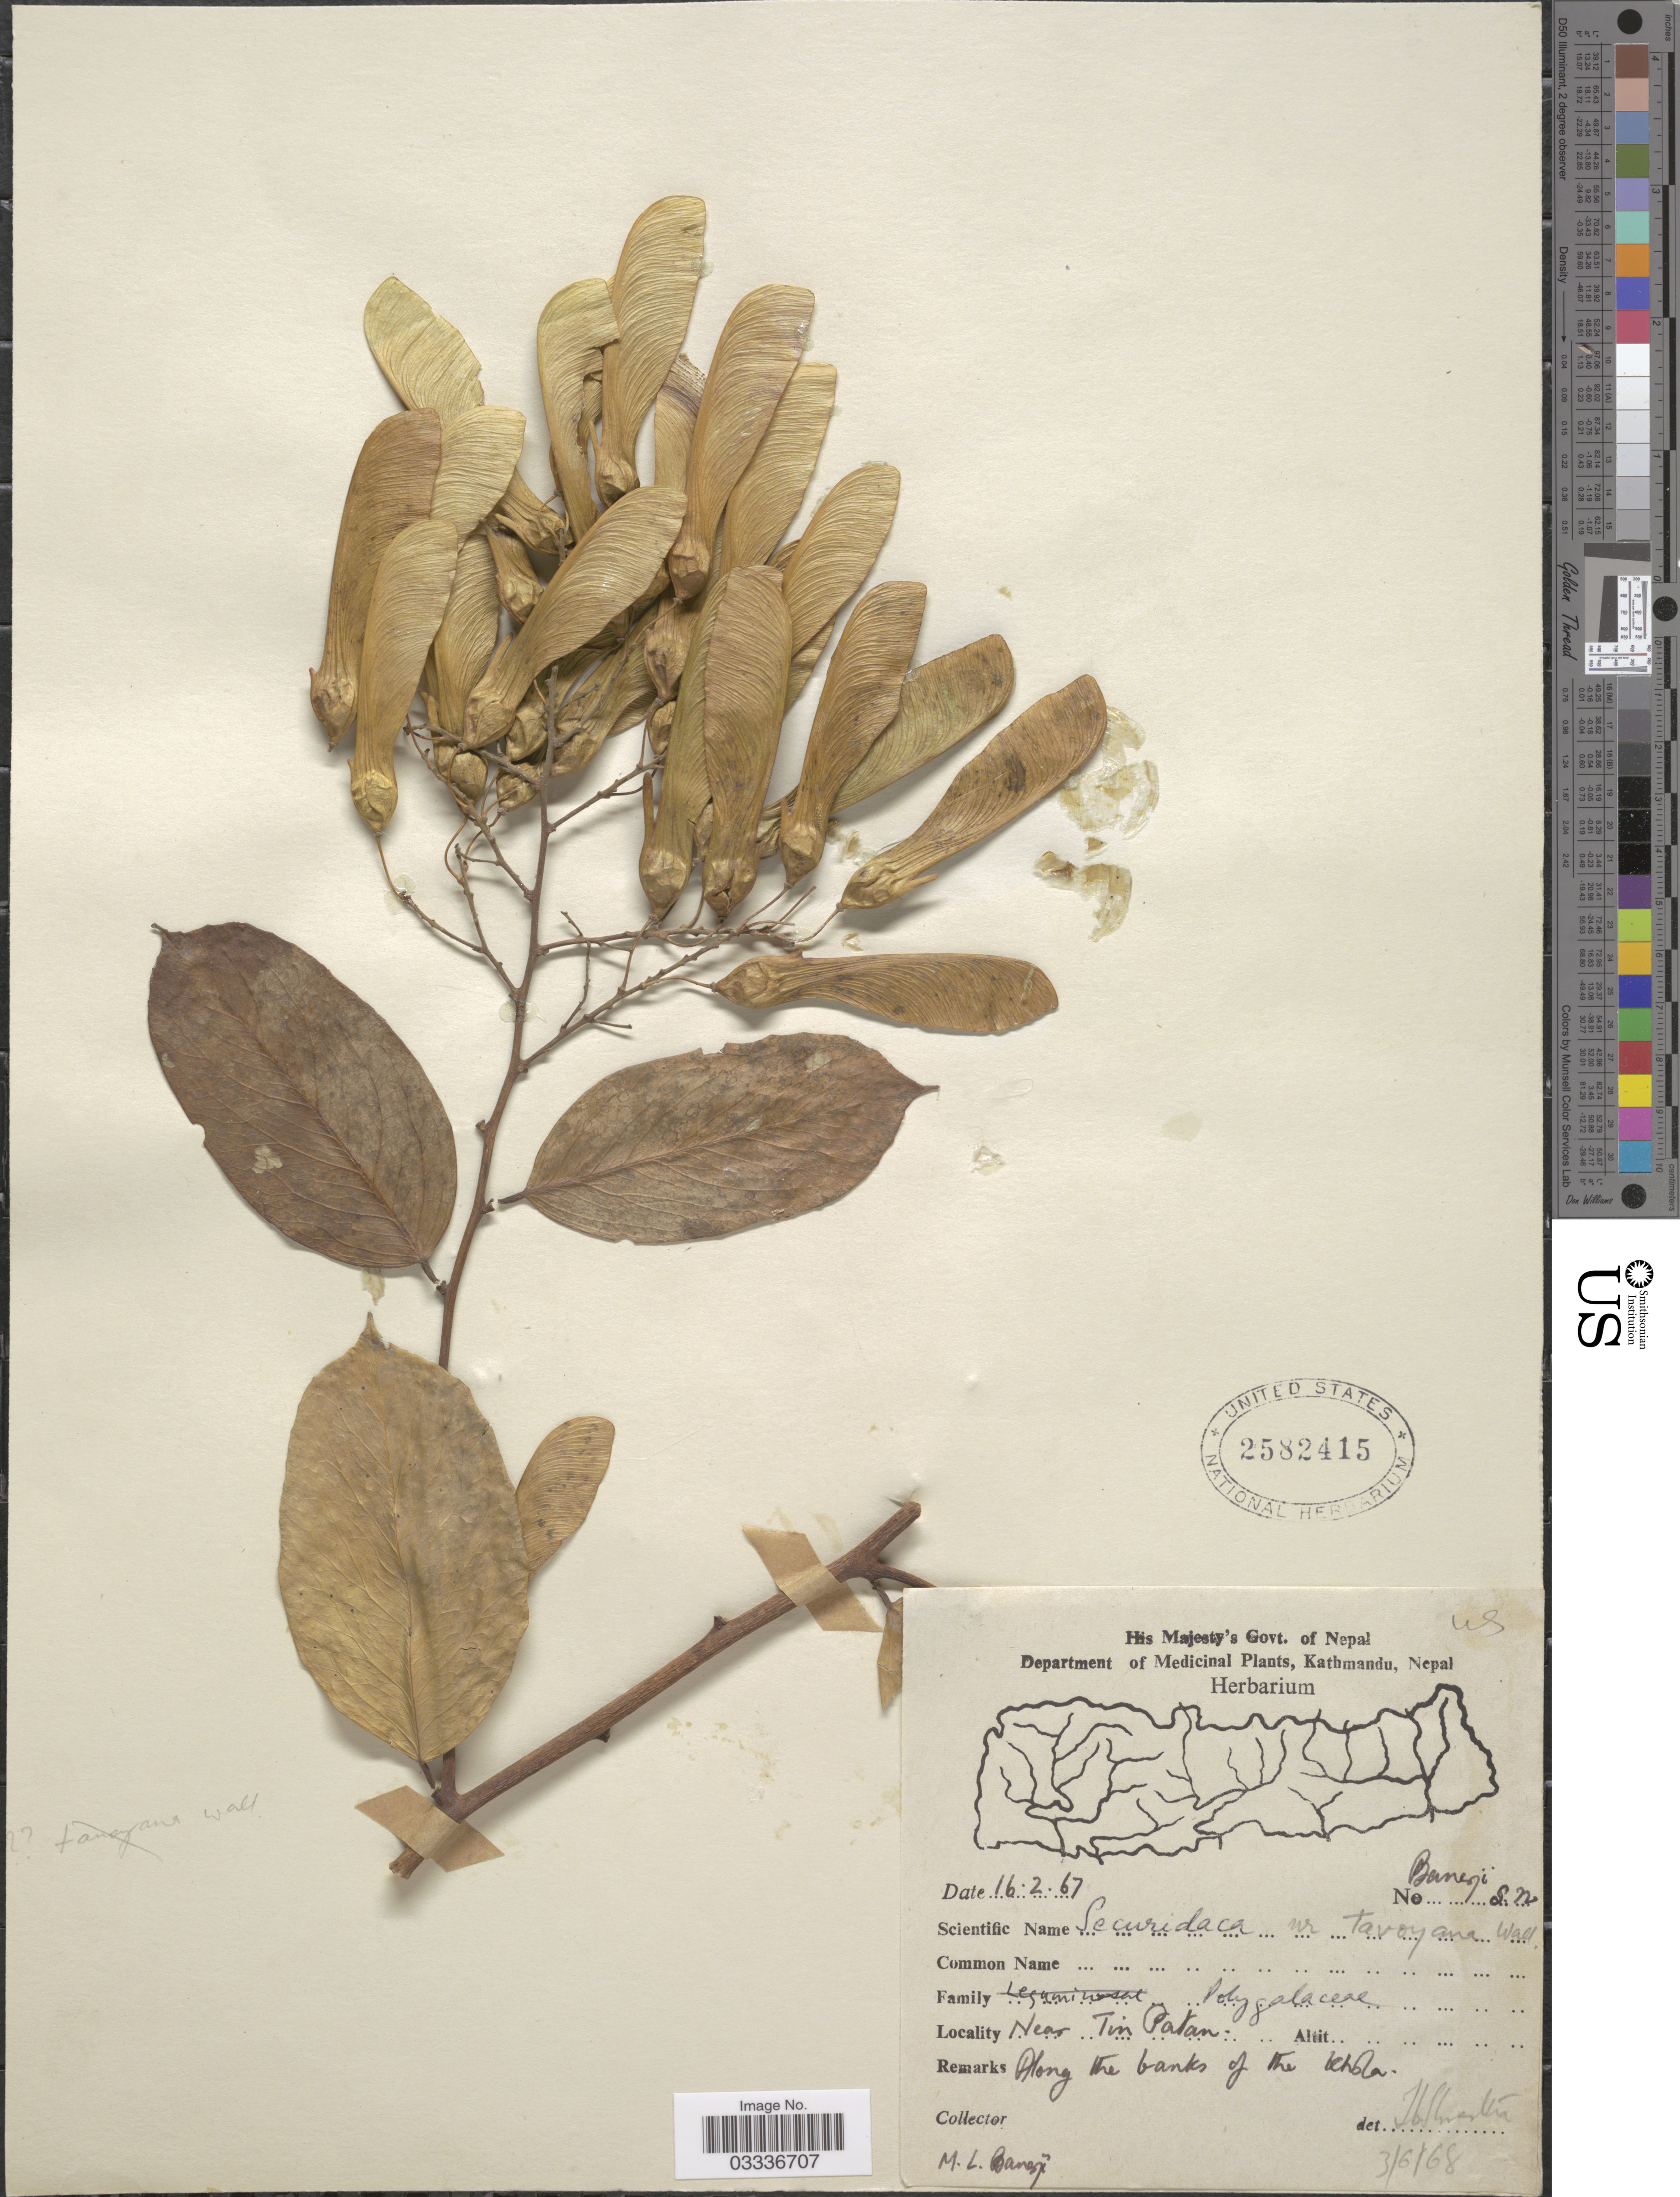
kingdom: Plantae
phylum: Tracheophyta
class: Magnoliopsida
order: Fabales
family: Polygalaceae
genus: Securidaca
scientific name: Securidaca tavoyana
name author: Wall. ex A.W. Benn.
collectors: M. Banerji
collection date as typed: Transcribed d/m/y: 16/2/67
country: Nepal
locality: Near Tin Patan. Along the banks of the Khola.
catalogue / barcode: US 2582415